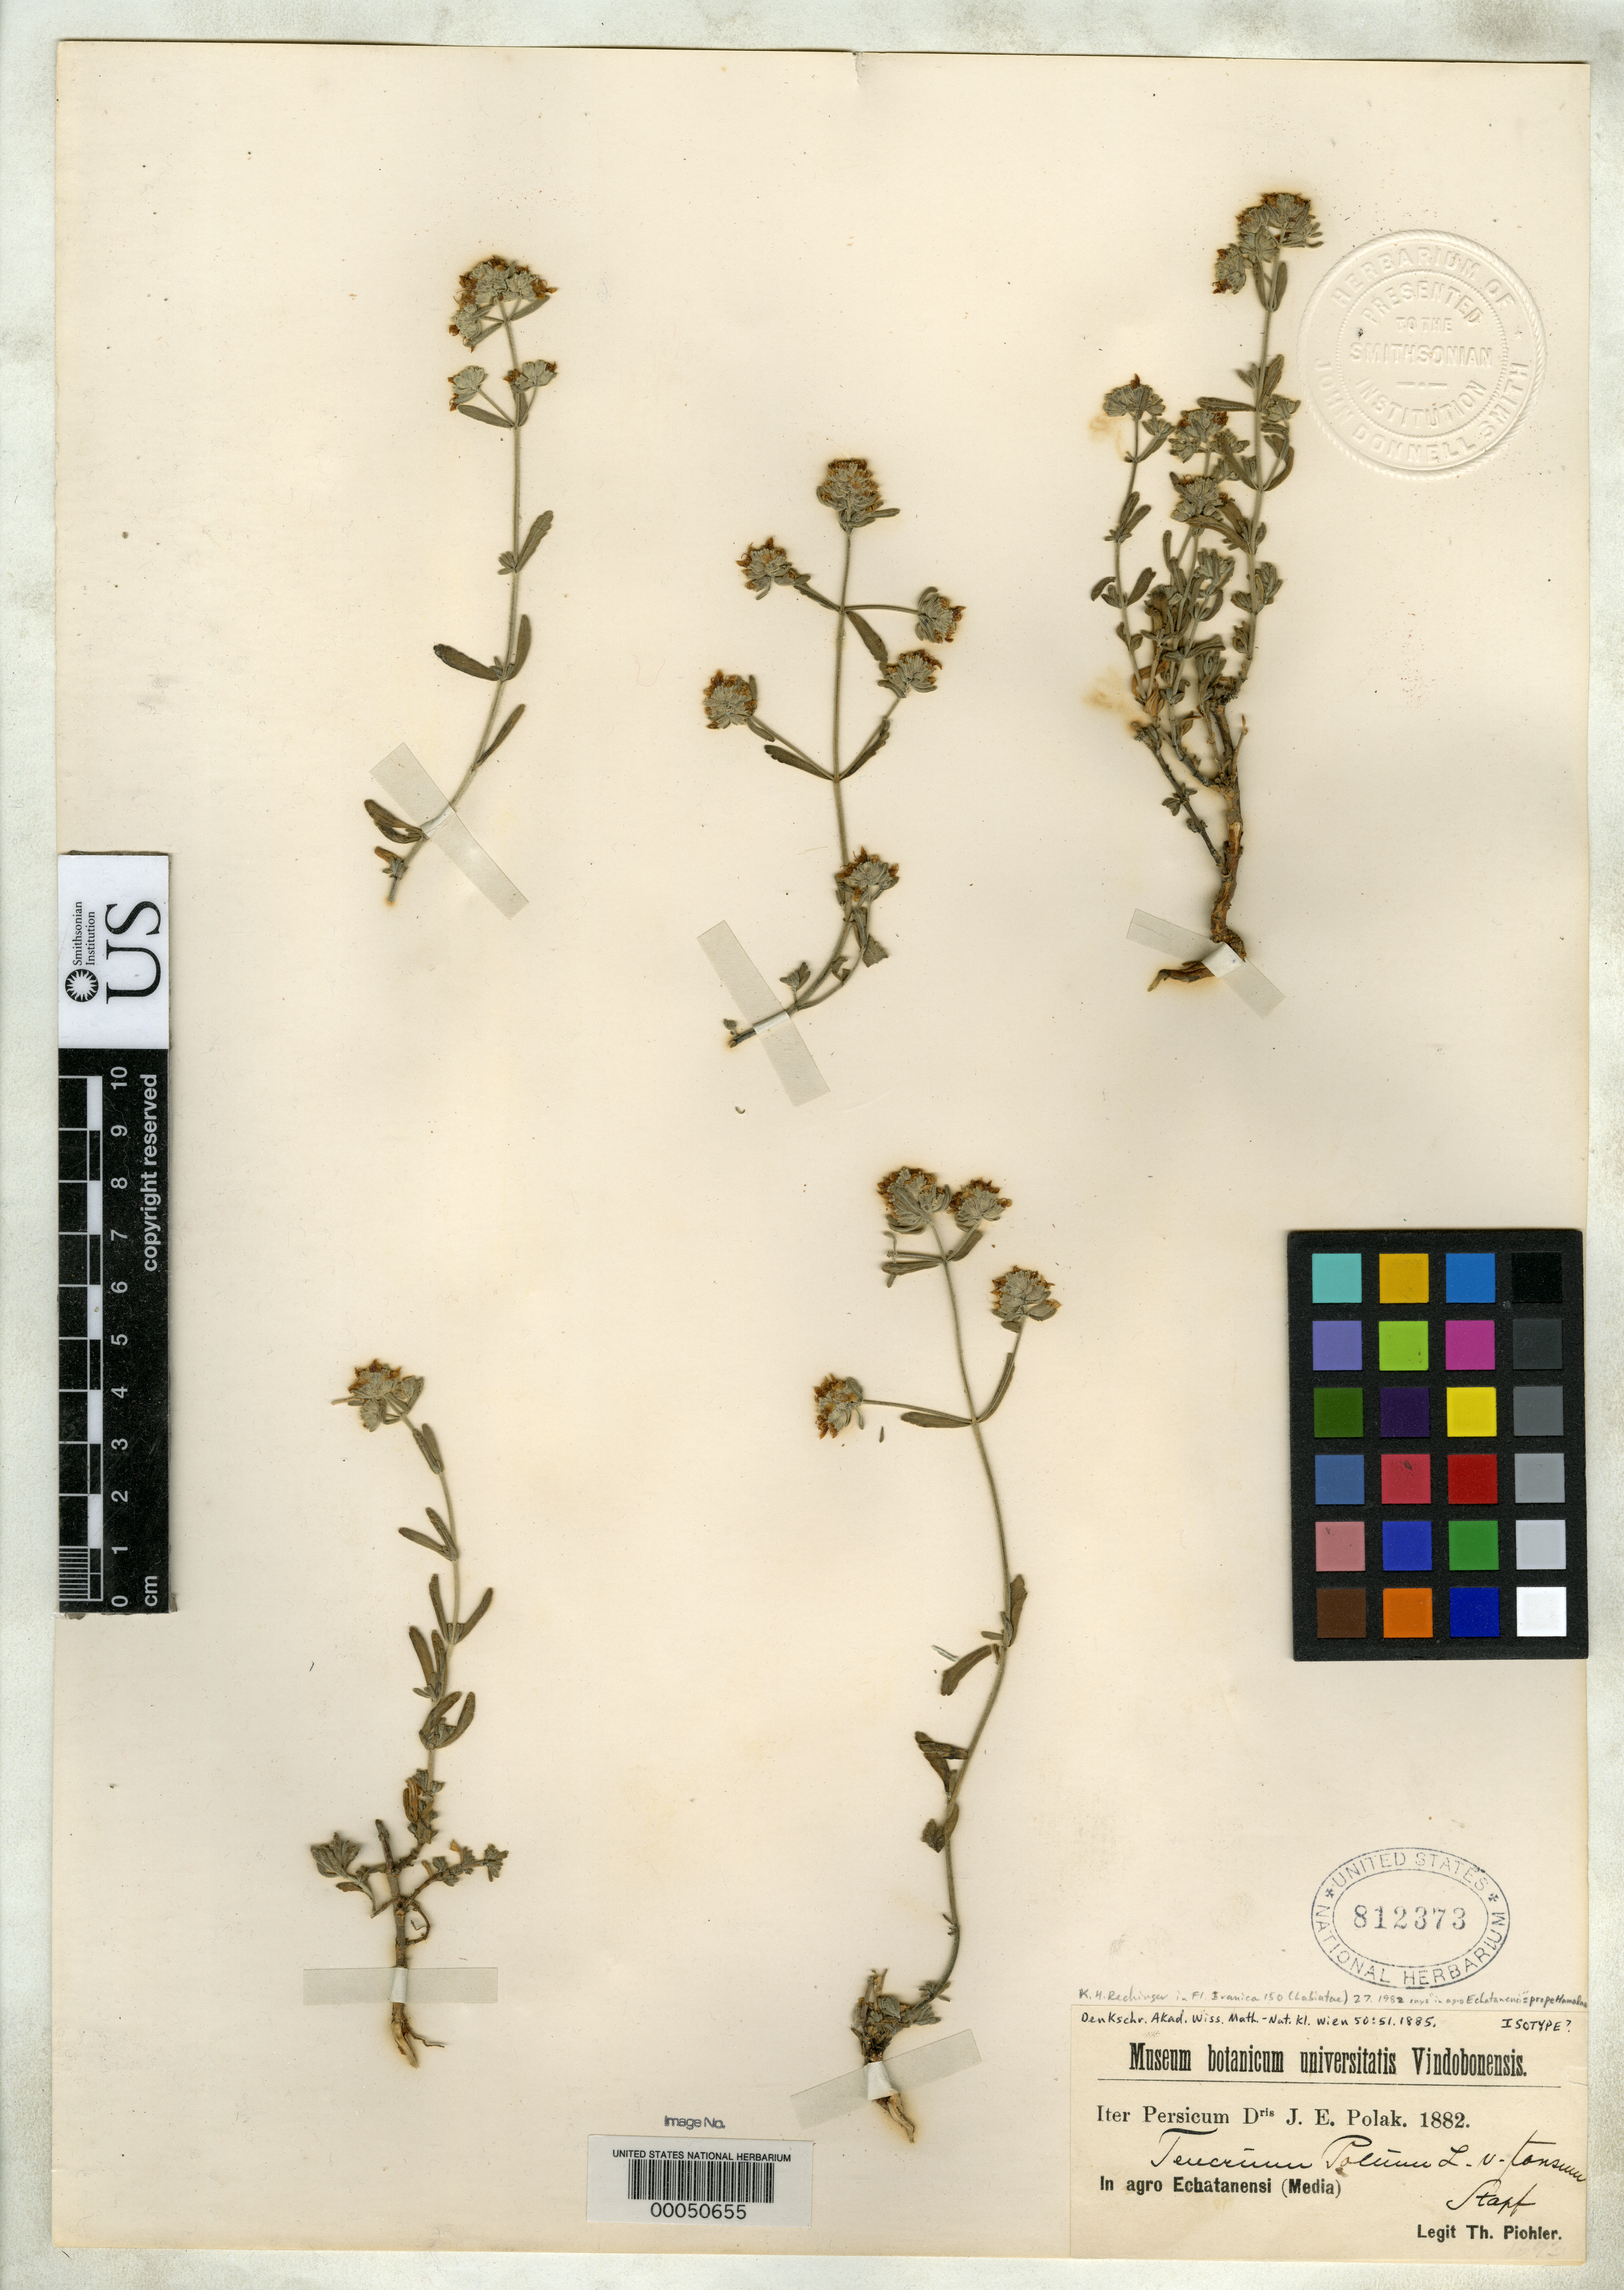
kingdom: Plantae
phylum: Tracheophyta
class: Magnoliopsida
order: Lamiales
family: Lamiaceae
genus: Teucrium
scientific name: Teucrium polium var. tonsum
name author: Stapf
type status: Isotype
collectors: T. Pichler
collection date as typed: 1882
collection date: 1882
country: Iran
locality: Echatanensi.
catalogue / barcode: US 812373